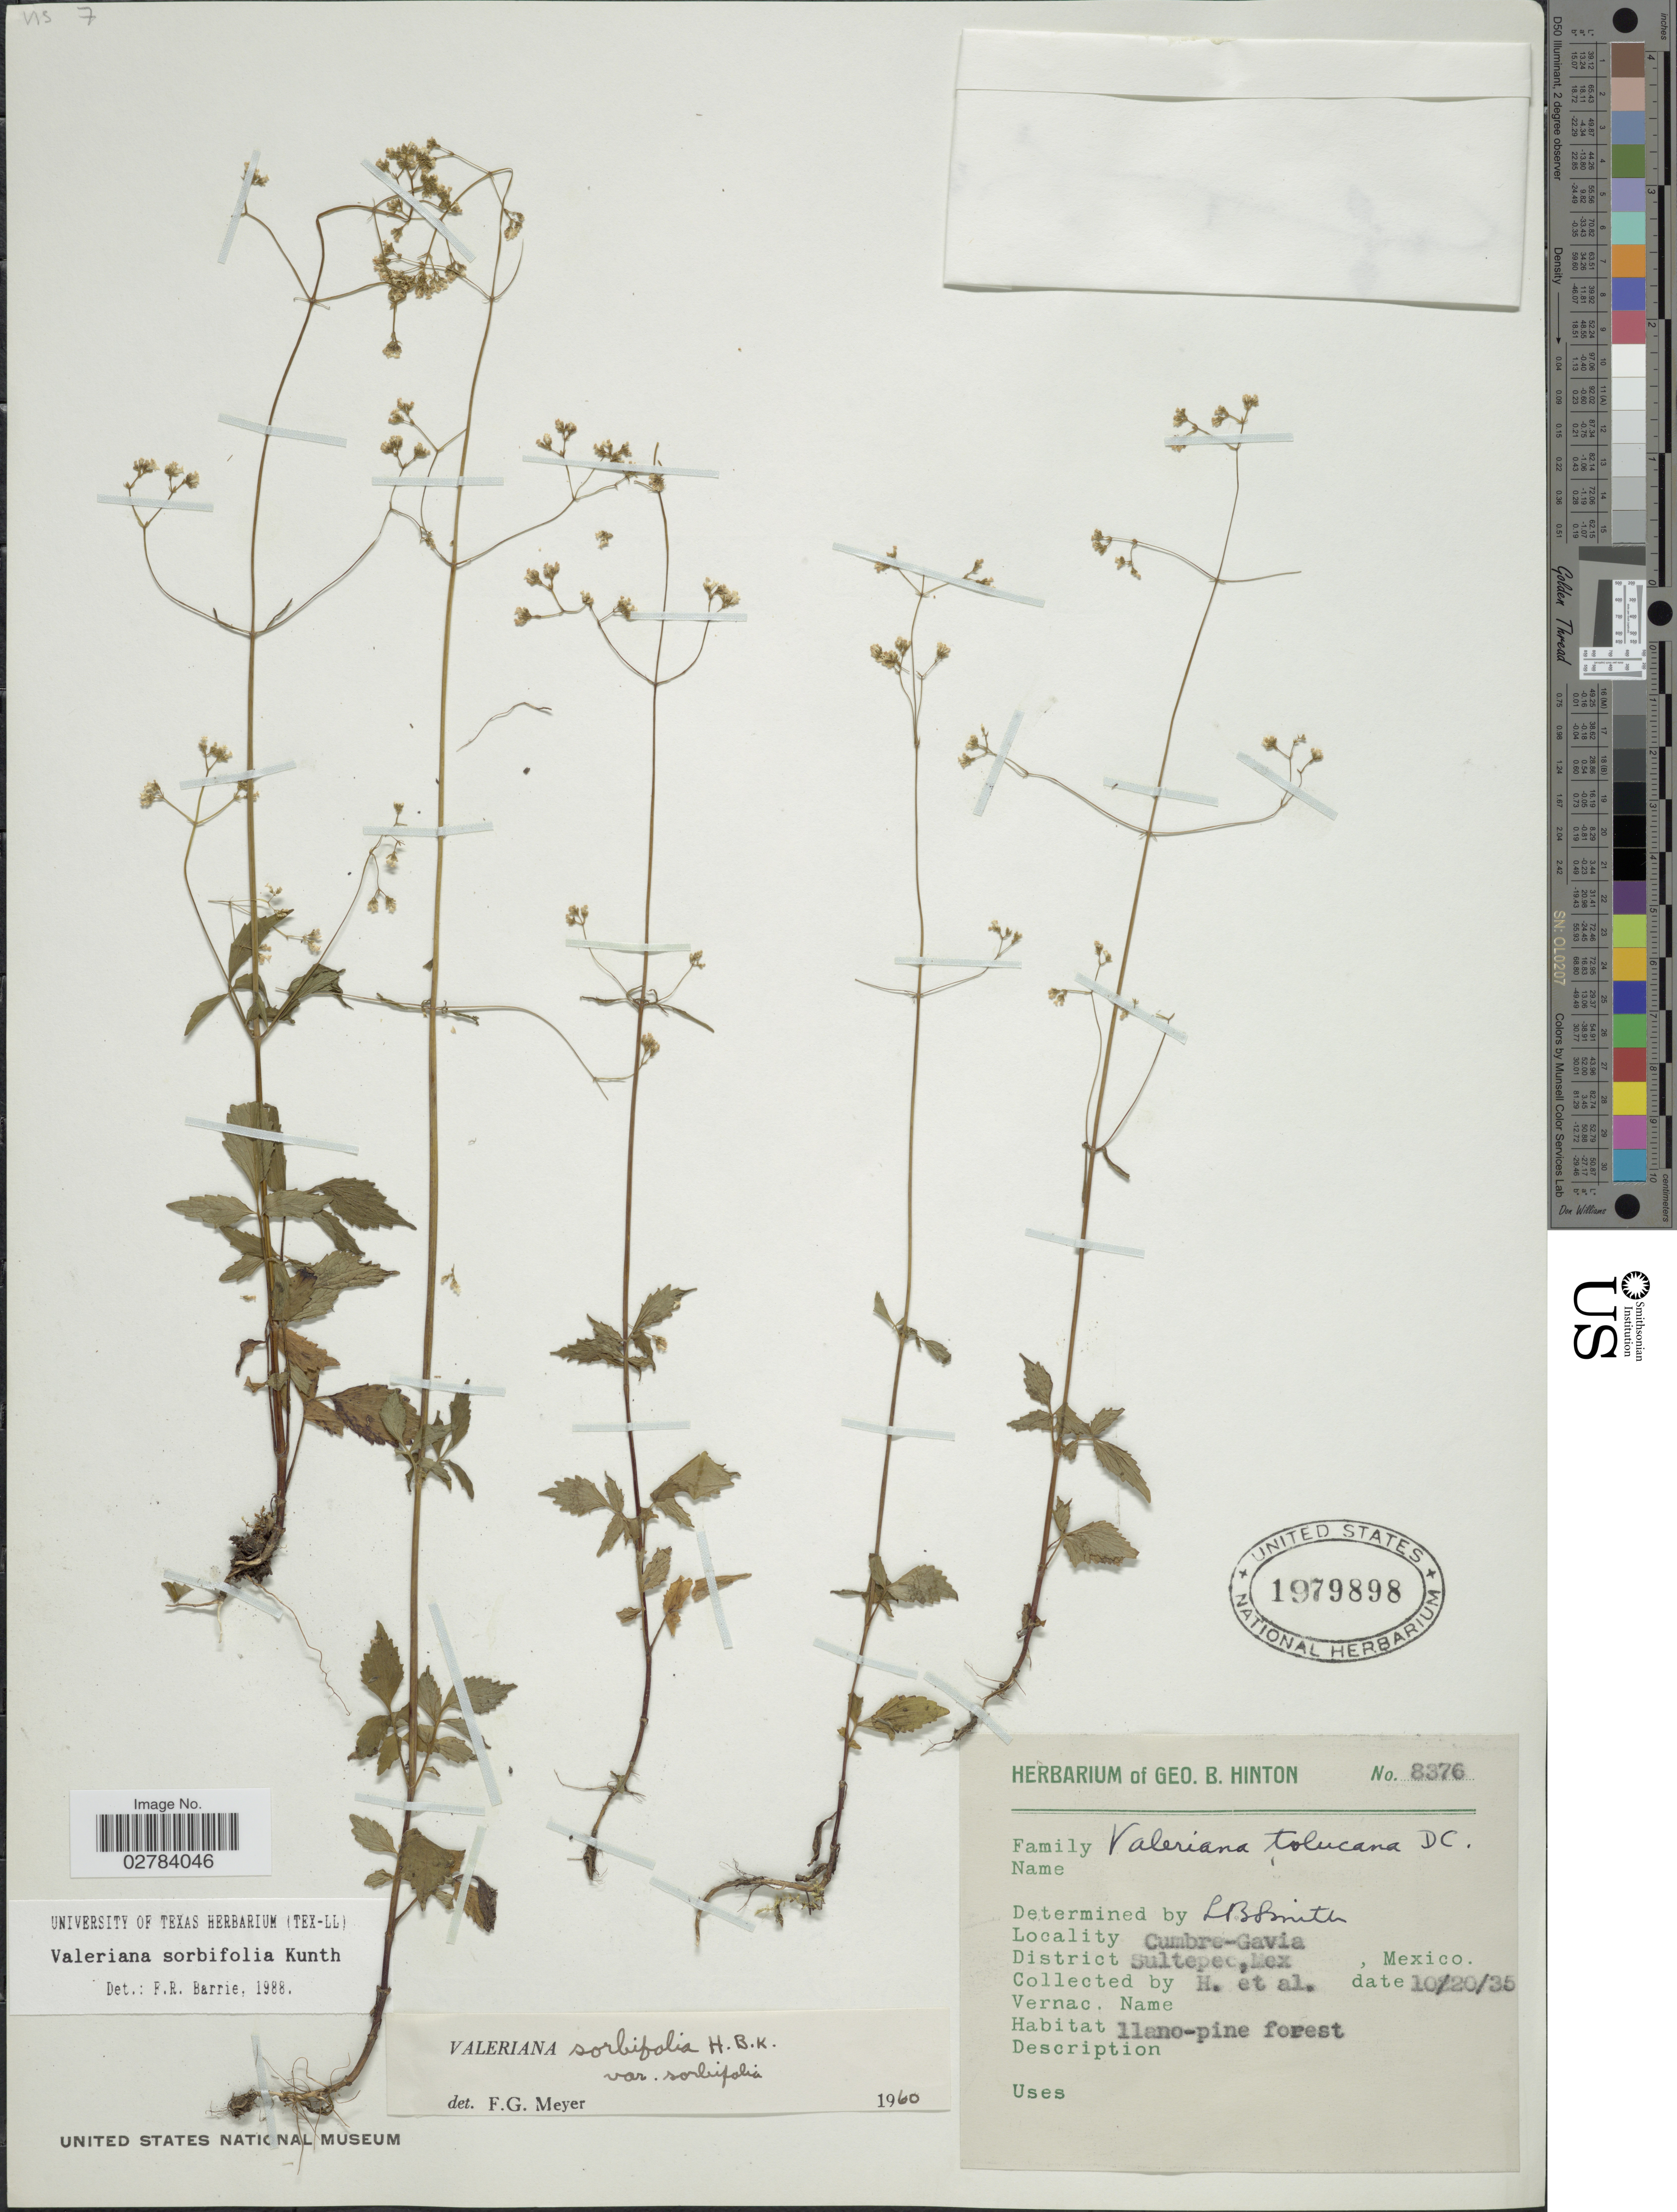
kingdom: Plantae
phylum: Tracheophyta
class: Magnoliopsida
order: Dipsacales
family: Caprifoliaceae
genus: Valeriana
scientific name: Valeriana sorbifolia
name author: Kunth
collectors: G. B. Hinton & et al.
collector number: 8376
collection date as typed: Transcribed d/m/y: 20/10/35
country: Mexico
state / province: México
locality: Cumbre-Gavia, District Sultepec.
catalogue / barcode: US 1979898